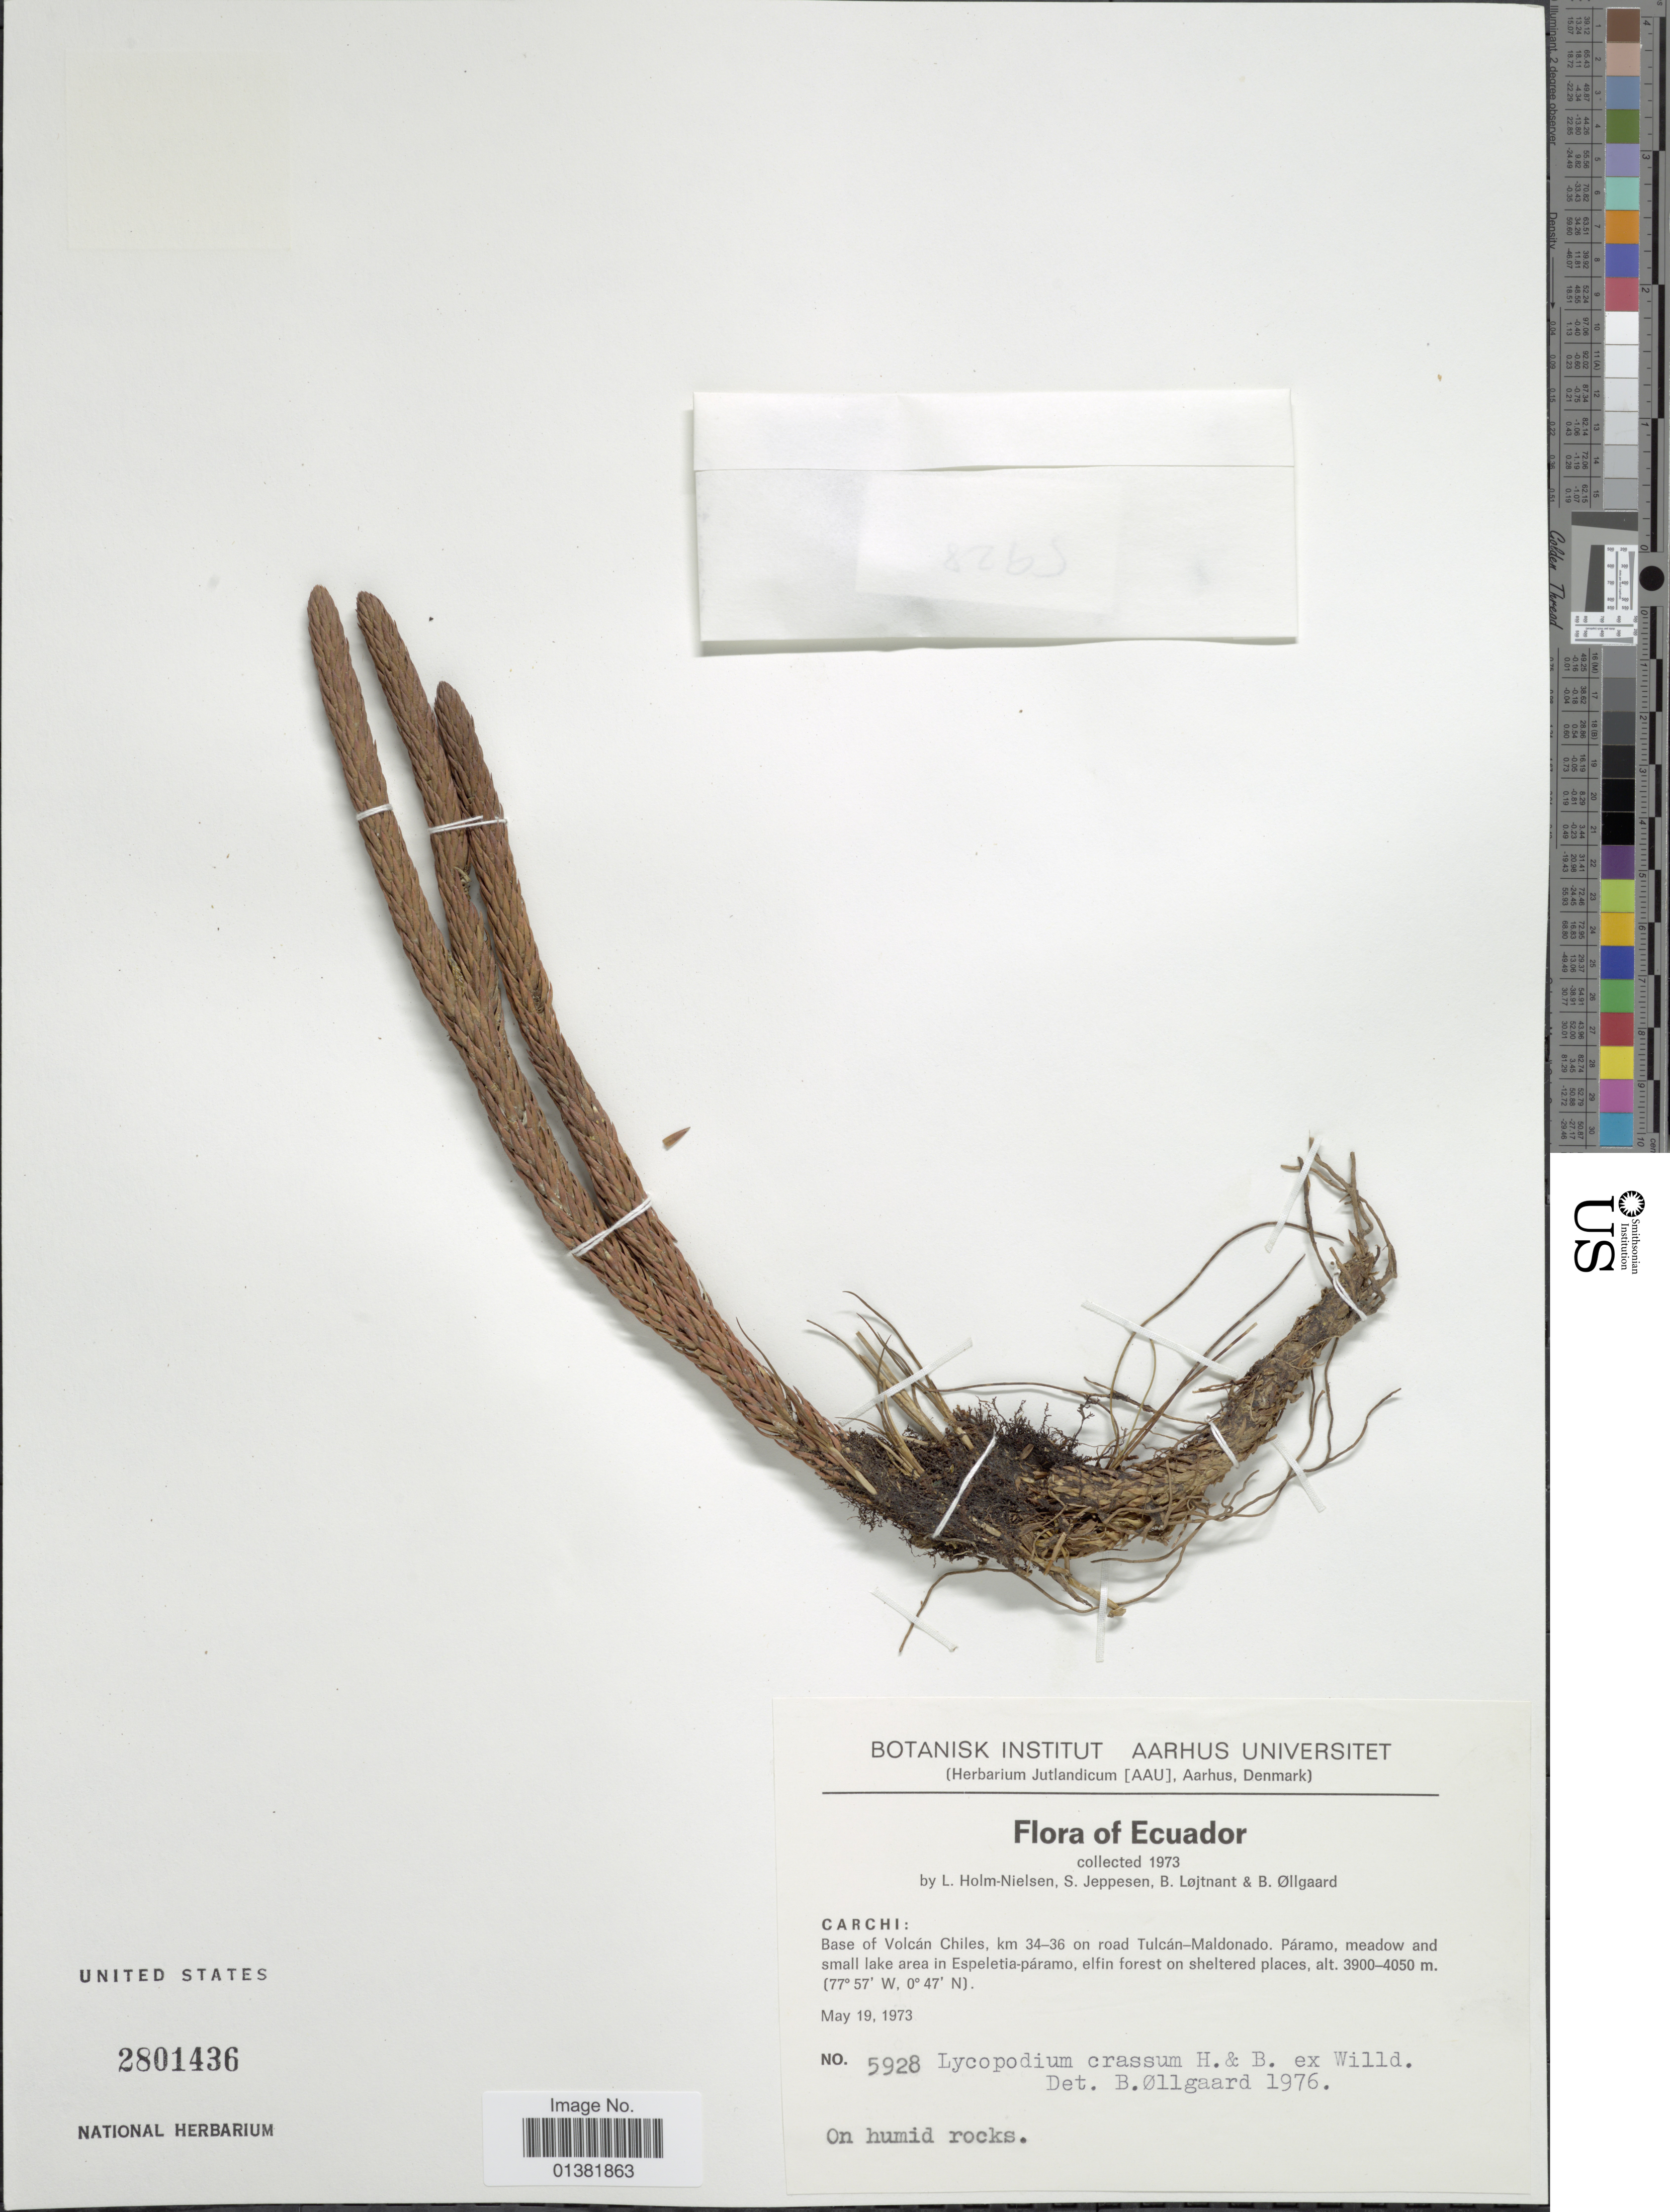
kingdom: Plantae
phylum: Tracheophyta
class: Lycopodiopsida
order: Lycopodiales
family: Lycopodiaceae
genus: Phlegmariurus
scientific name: Phlegmariurus crassus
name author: (Humb. & Bonpl. ex Willd.) B. Øllg.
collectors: L. B. Holm-Nielsen, S. Jeppesen, B. Löjtnant & B. Øllgaard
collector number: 5928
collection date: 1973-05-19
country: Ecuador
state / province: Carchi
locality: Base of Volcán Chiles, km 34-36 on road Tulcán-Maldonado. Páramo, meadow and small lake area in Espeletia-páramo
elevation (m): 3900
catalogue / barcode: US 2801436